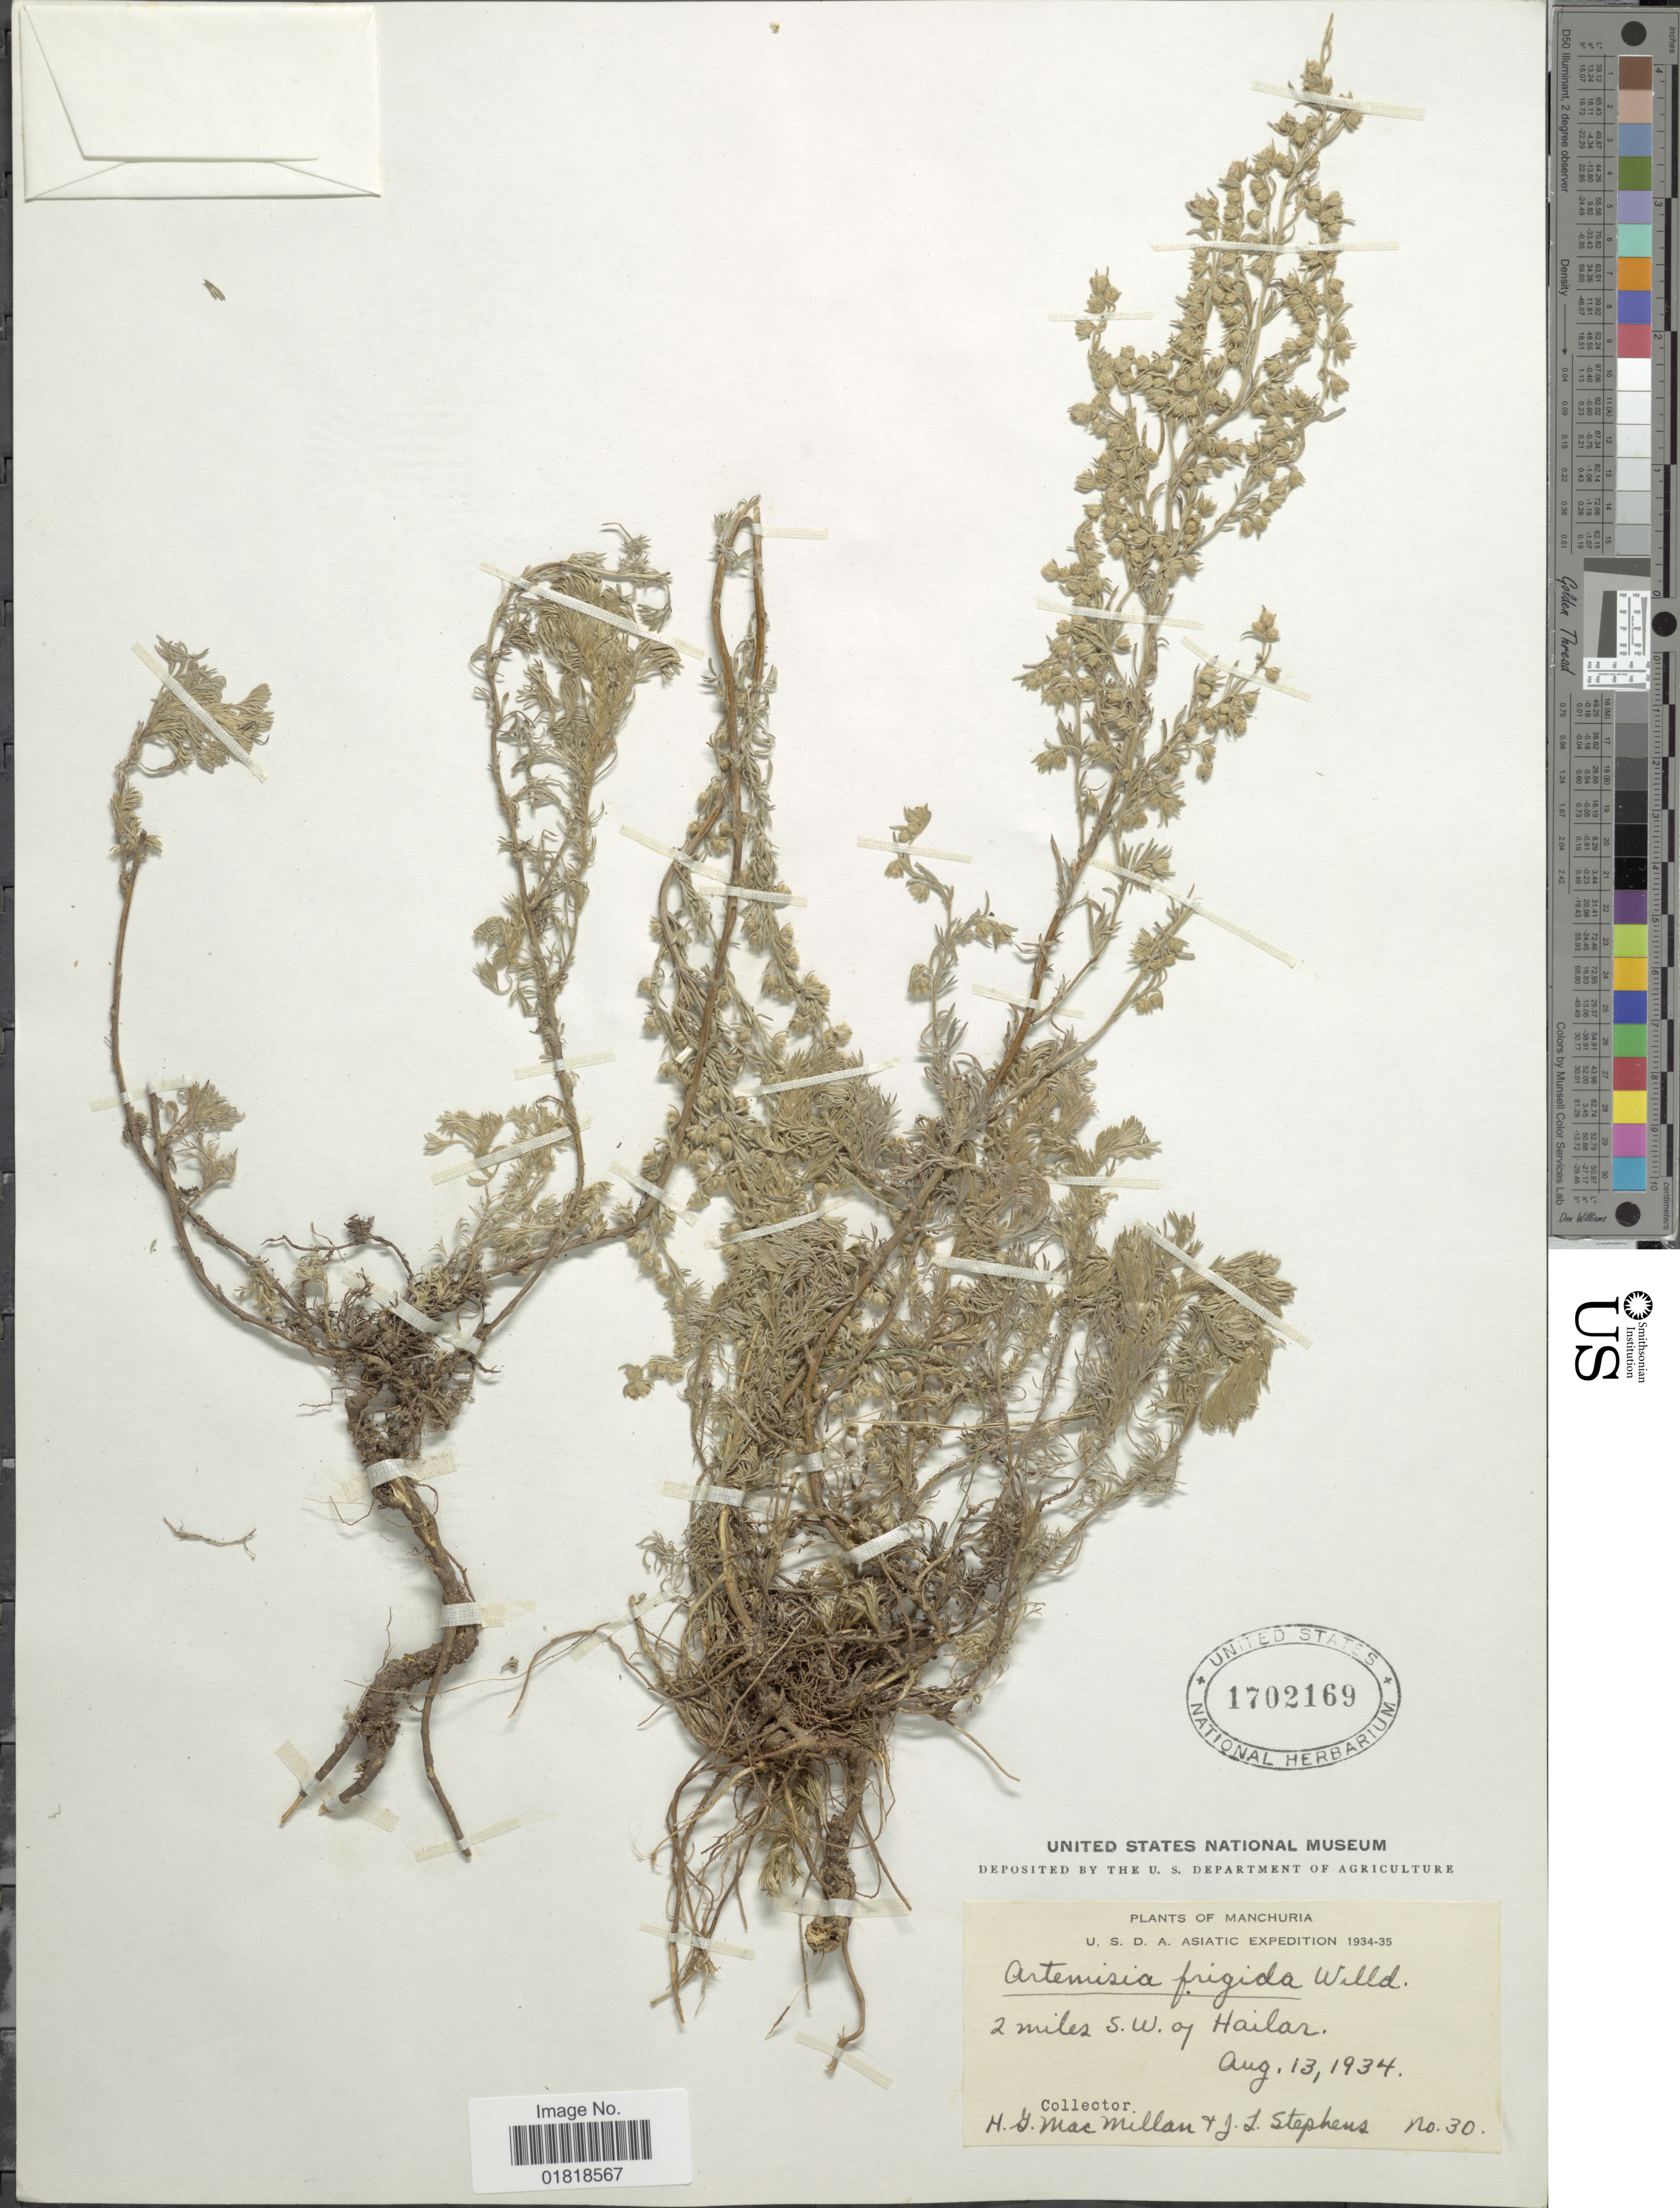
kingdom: Plantae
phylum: Tracheophyta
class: Magnoliopsida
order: Asterales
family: Asteraceae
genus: Artemisia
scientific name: Artemisia frigida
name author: Willd.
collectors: H. MacMillan & L. Stephens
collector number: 30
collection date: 1934-08-13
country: China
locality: Manchuria, 2 miles S.W. of hailar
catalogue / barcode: US 1702169